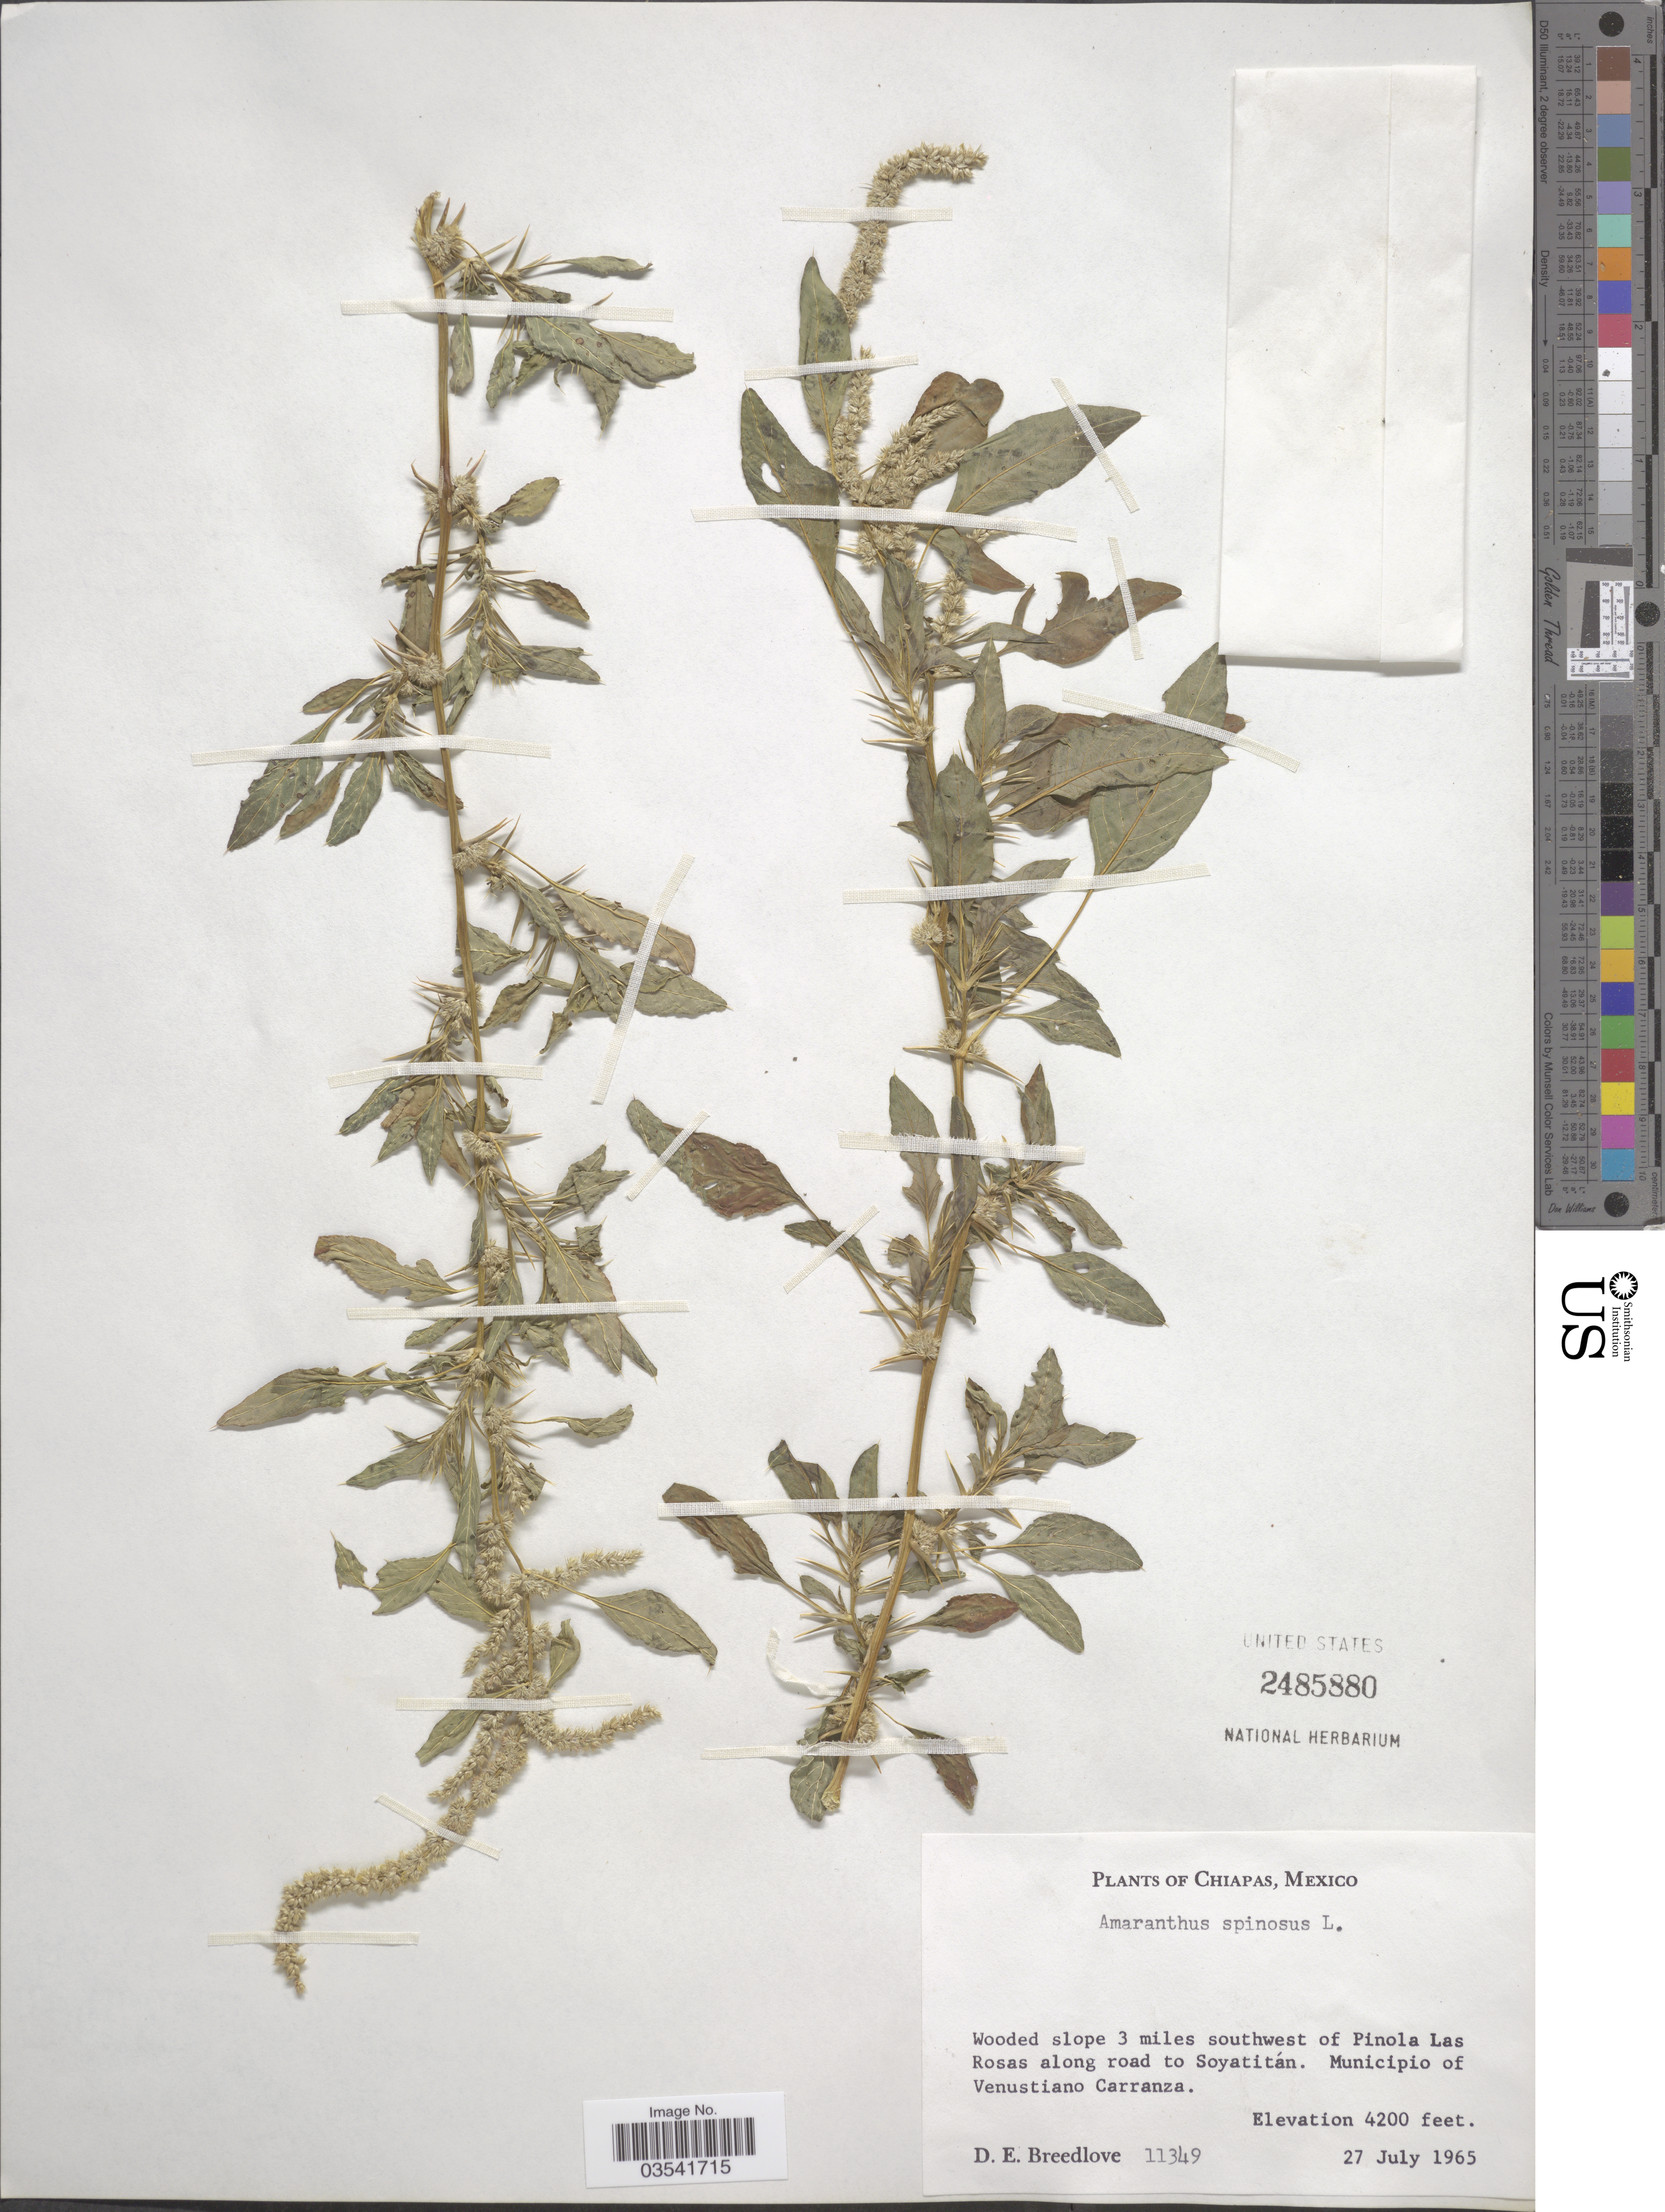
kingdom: Plantae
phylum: Tracheophyta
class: Magnoliopsida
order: Caryophyllales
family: Amaranthaceae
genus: Amaranthus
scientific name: Amaranthus spinosus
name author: L.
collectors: D. E. Breedlove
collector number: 11349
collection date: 1965-07-27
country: Mexico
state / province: Chiapas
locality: Wooded slope 3 miles southwest of Pinola Las Rosas along road to Soyatitán. Municipio of Venustiano Carranza.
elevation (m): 1280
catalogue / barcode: US 2485880